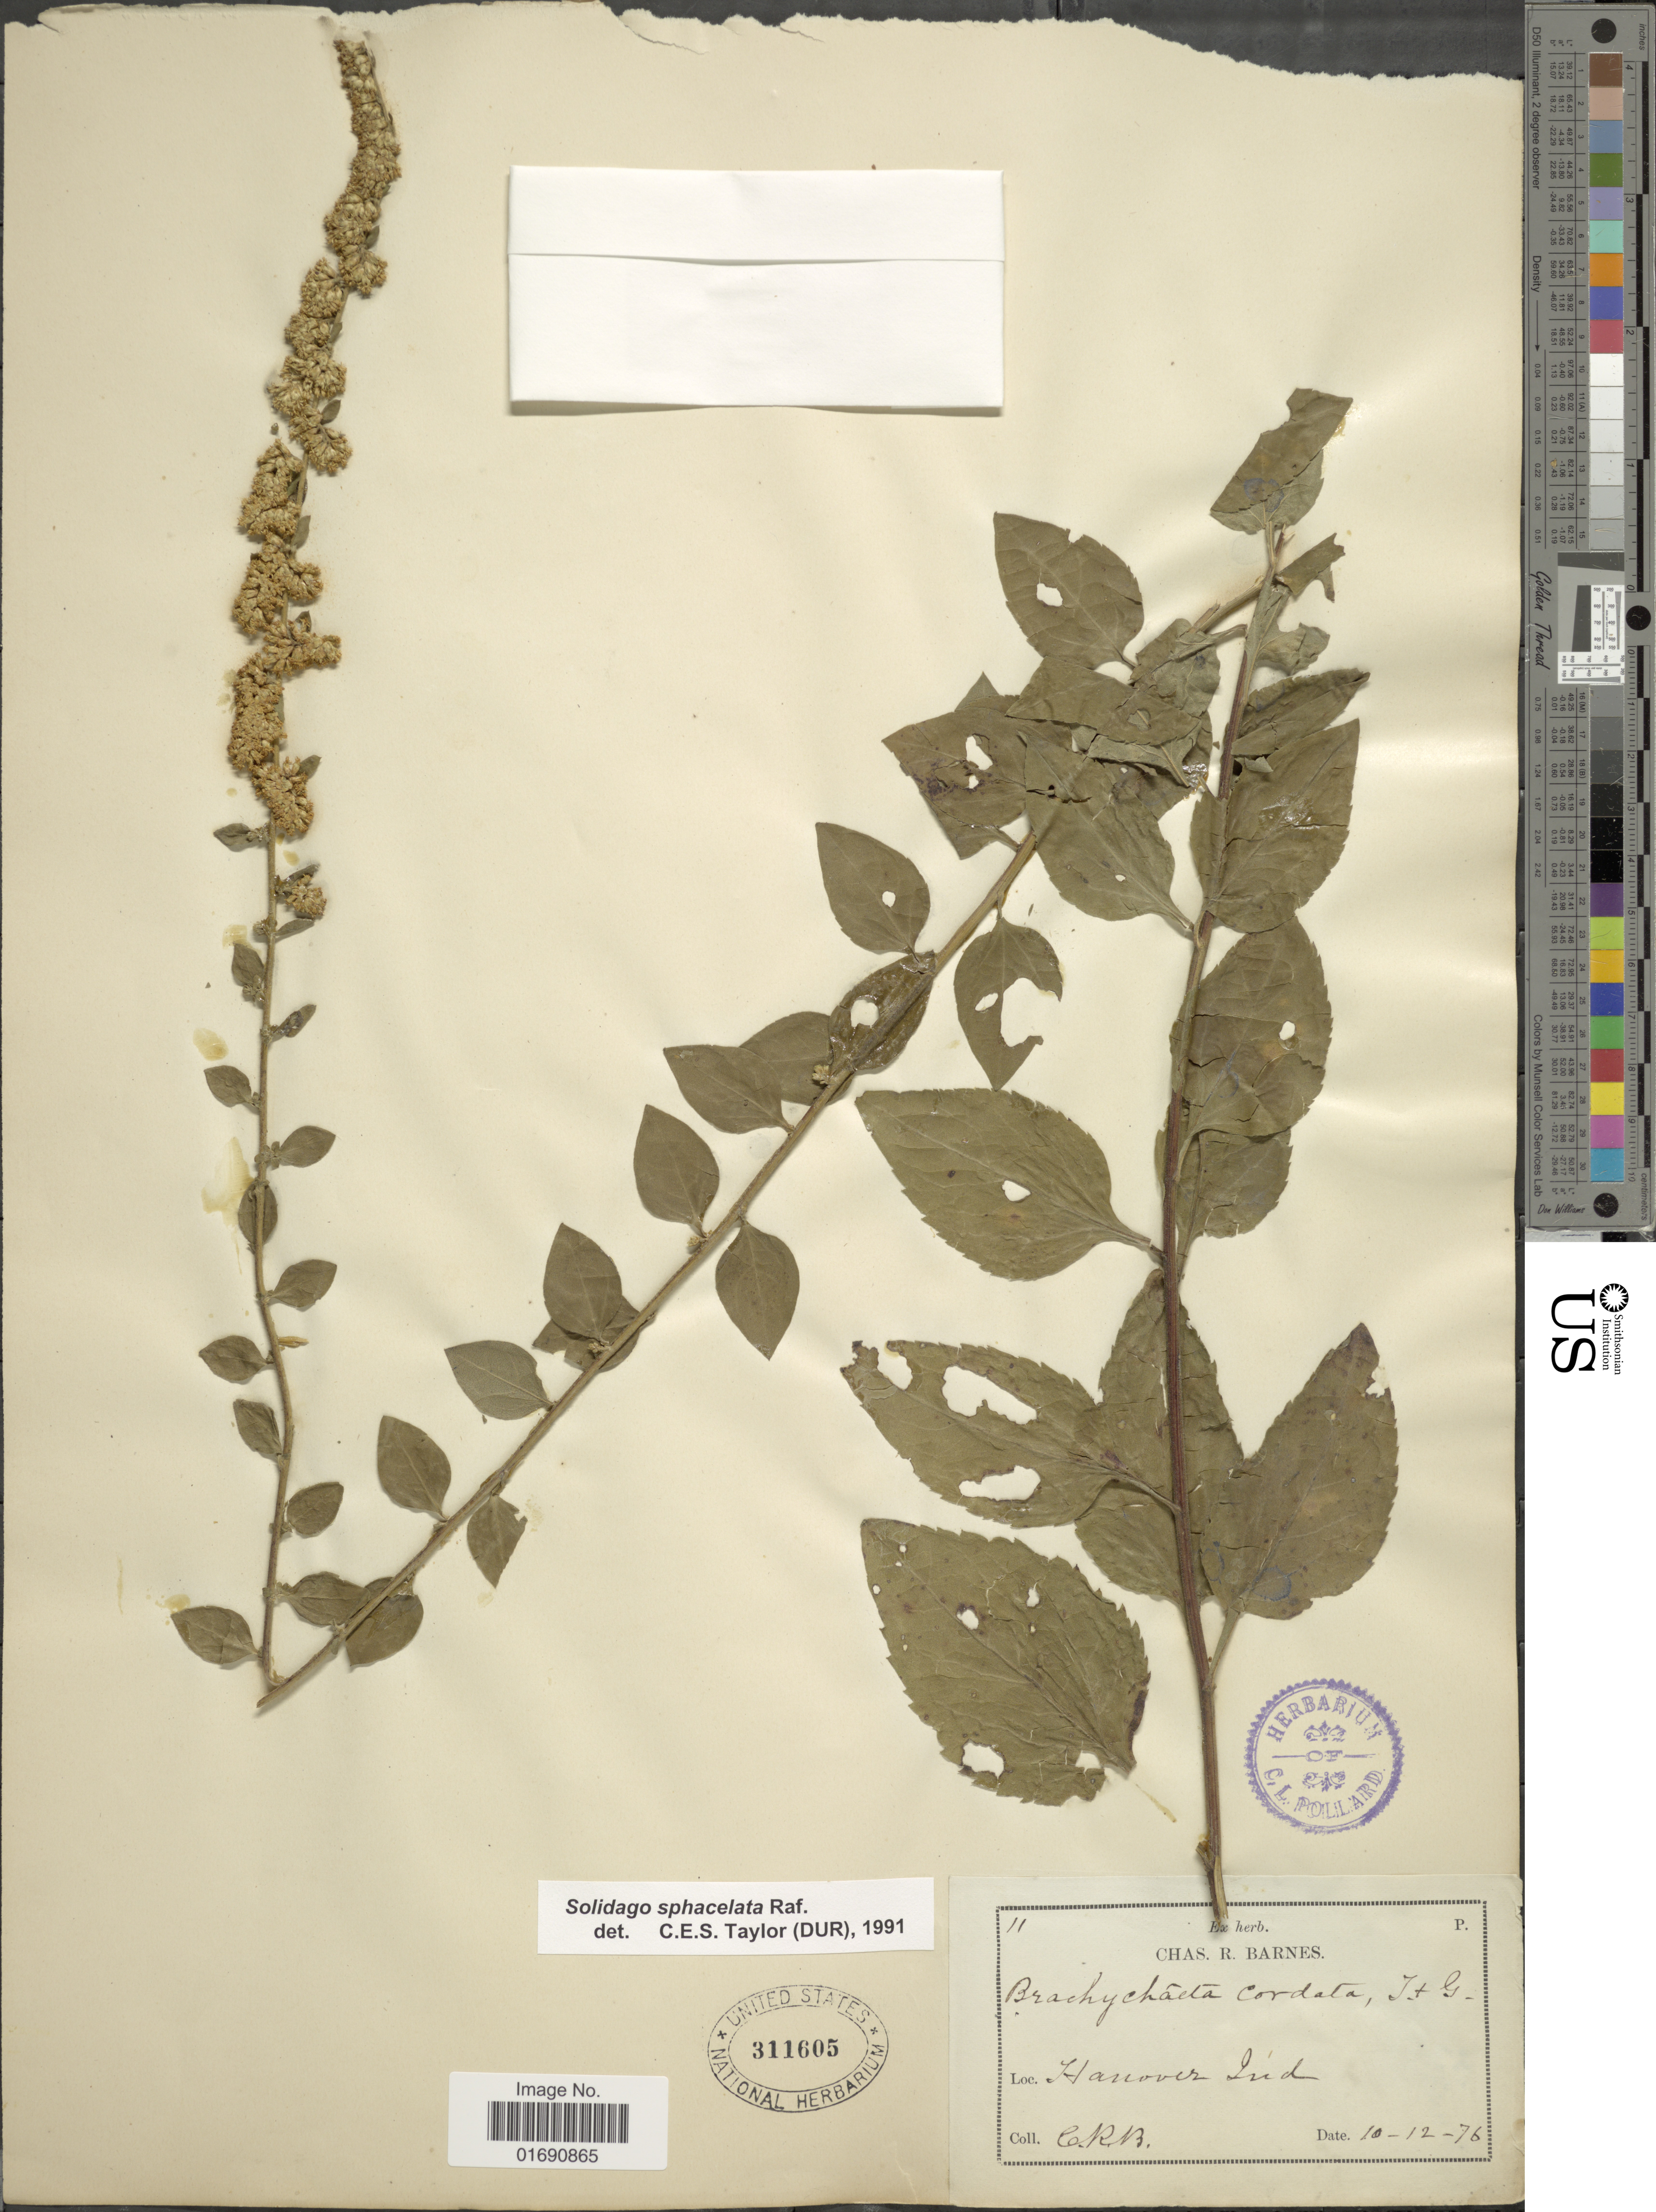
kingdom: Plantae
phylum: Tracheophyta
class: Magnoliopsida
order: Asterales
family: Asteraceae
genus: Solidago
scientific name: Solidago sphacelata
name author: Raf.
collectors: C. R. Barnes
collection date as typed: Transcribed d/m/y: 12/10/76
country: United States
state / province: Indiana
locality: Hanover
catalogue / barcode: US 311605